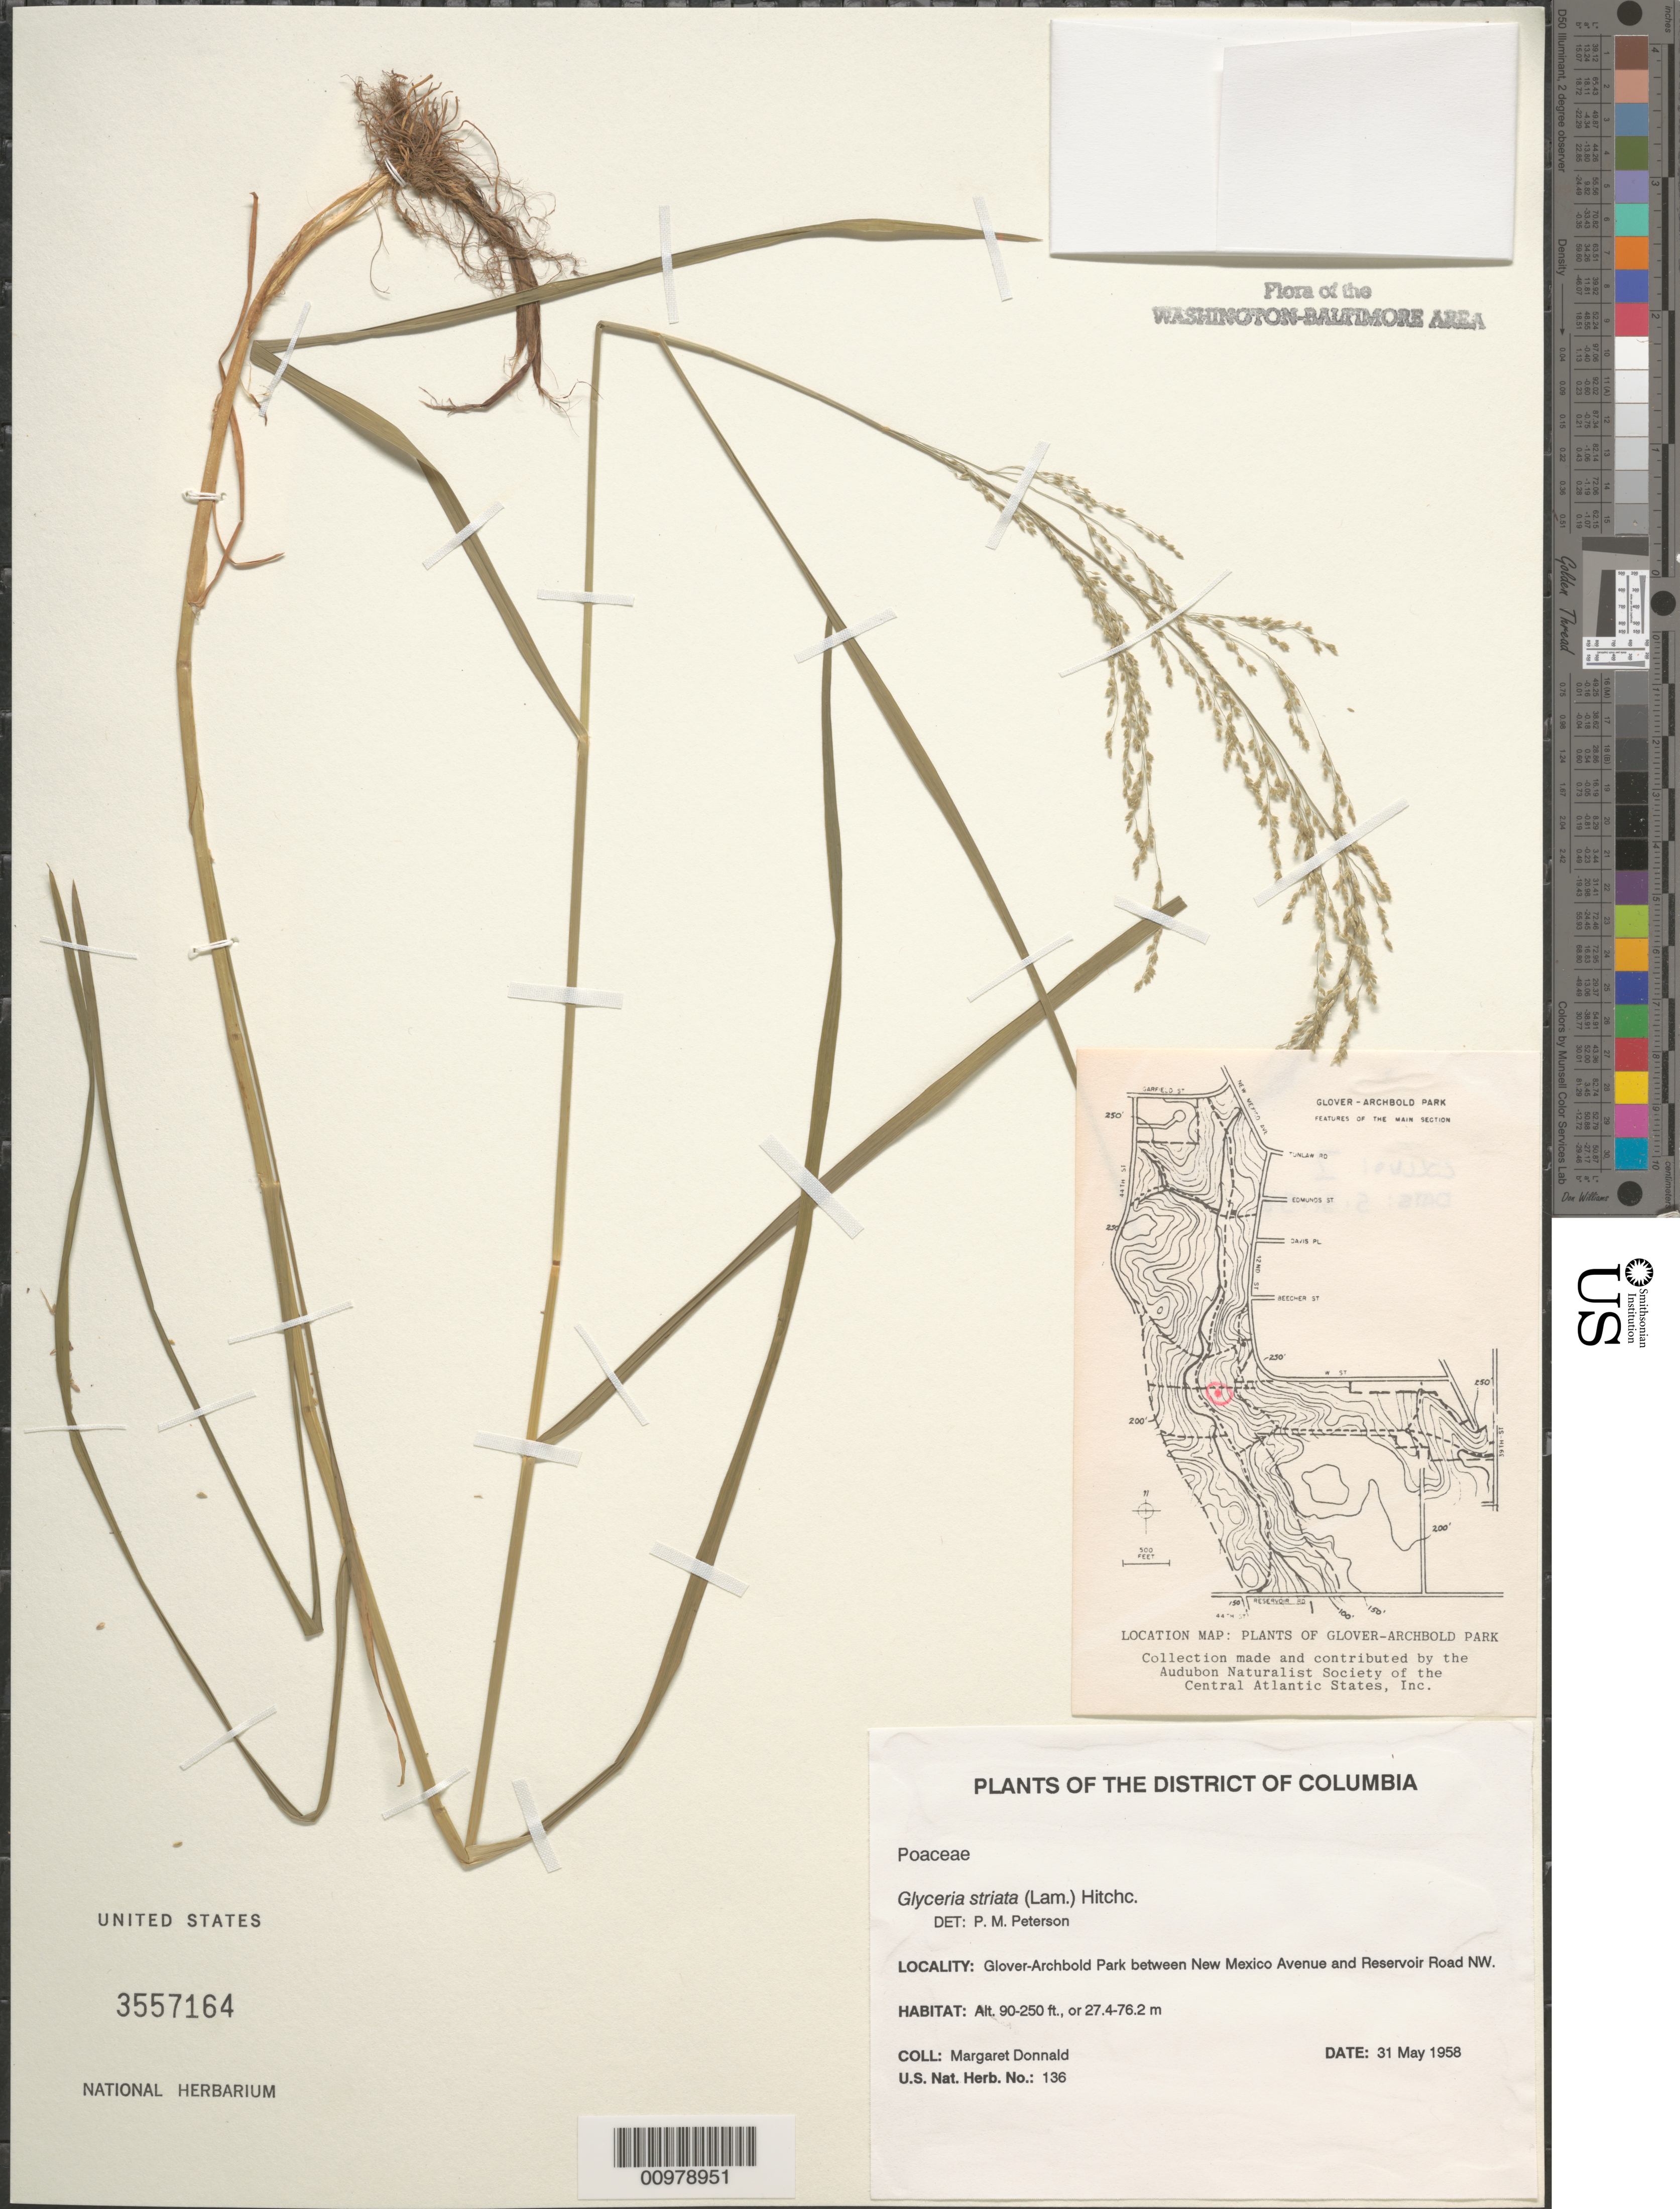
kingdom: Plantae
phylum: Tracheophyta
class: Liliopsida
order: Poales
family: Poaceae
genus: Glyceria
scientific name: Glyceria striata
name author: (Lam.) Hitchc.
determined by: Peterson, Paul M., (BOT), Smithsonian Institution - National Museum of Natural History (UNITED STATES)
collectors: M. Donnald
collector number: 136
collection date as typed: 31 May 1958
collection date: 1958-05-31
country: United States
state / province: District of Columbia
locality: Glover-Archbold Park between New Mexico Avenue and Reservoir Road NW.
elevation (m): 27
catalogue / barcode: US 3557164